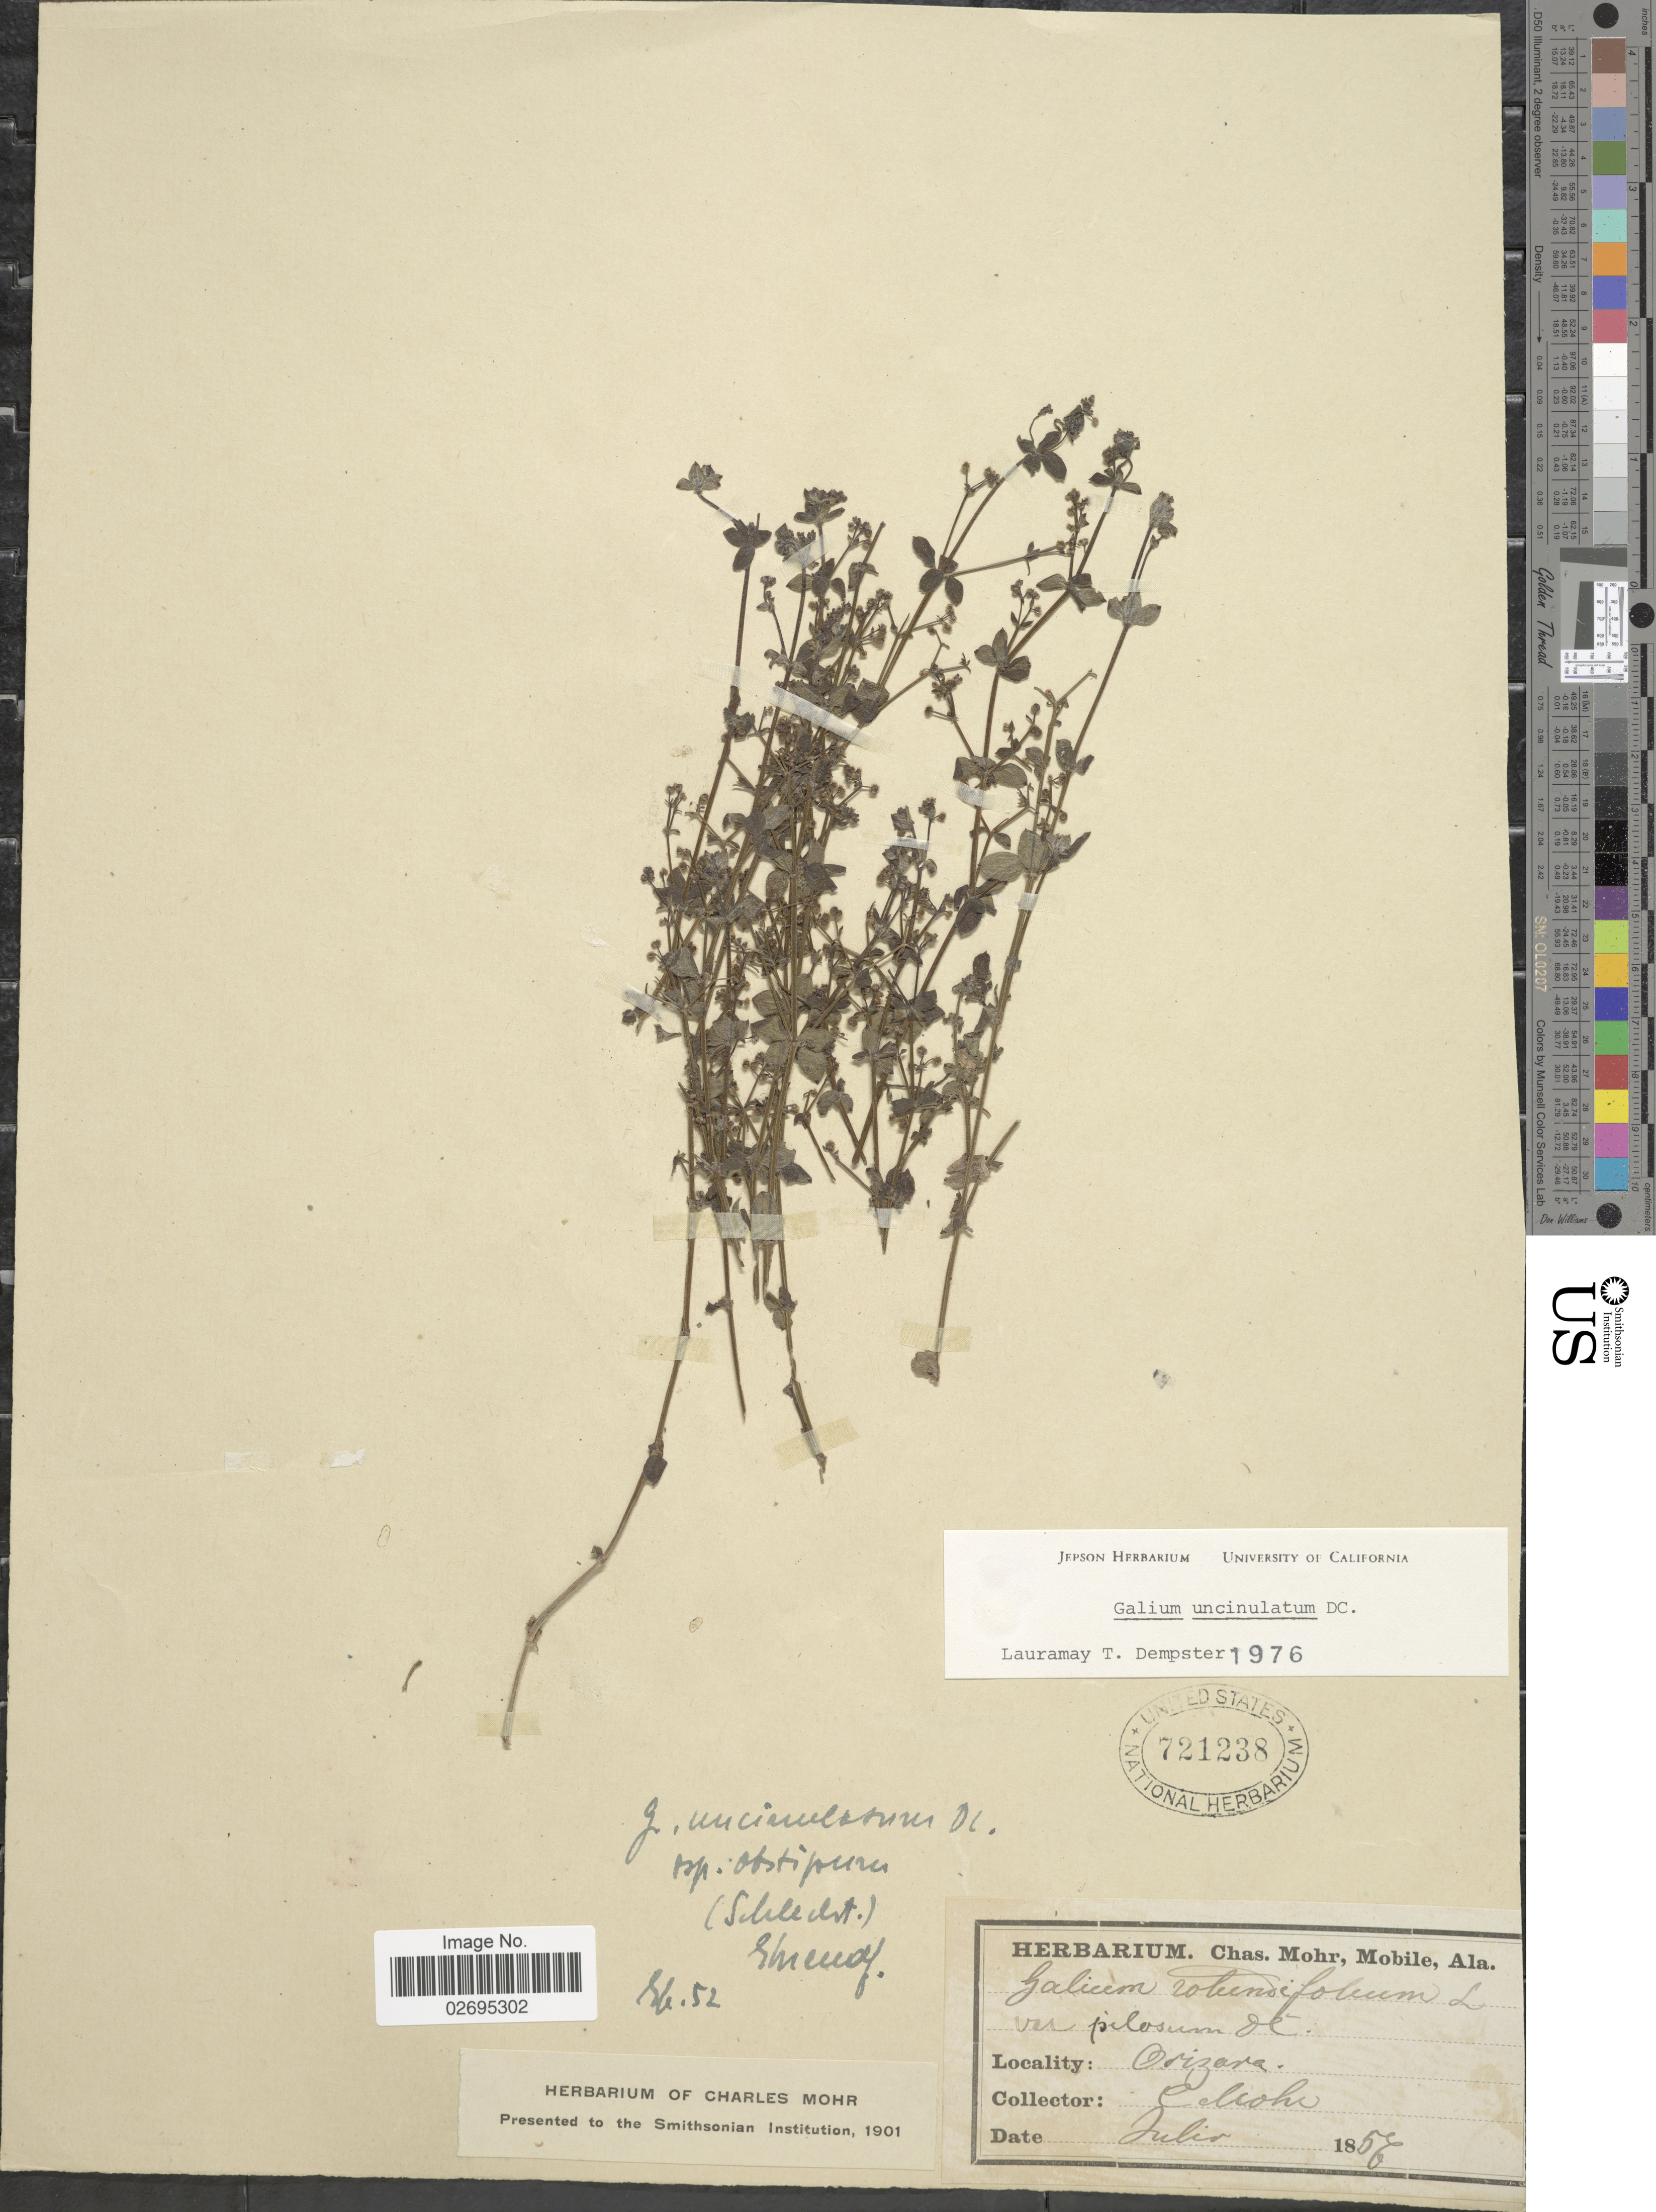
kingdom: Plantae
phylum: Tracheophyta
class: Magnoliopsida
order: Gentianales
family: Rubiaceae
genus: Galium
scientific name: Galium uncinulatum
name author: DC.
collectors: C. T. Mohr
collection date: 1856-07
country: Mexico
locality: Orizava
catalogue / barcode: US 721238